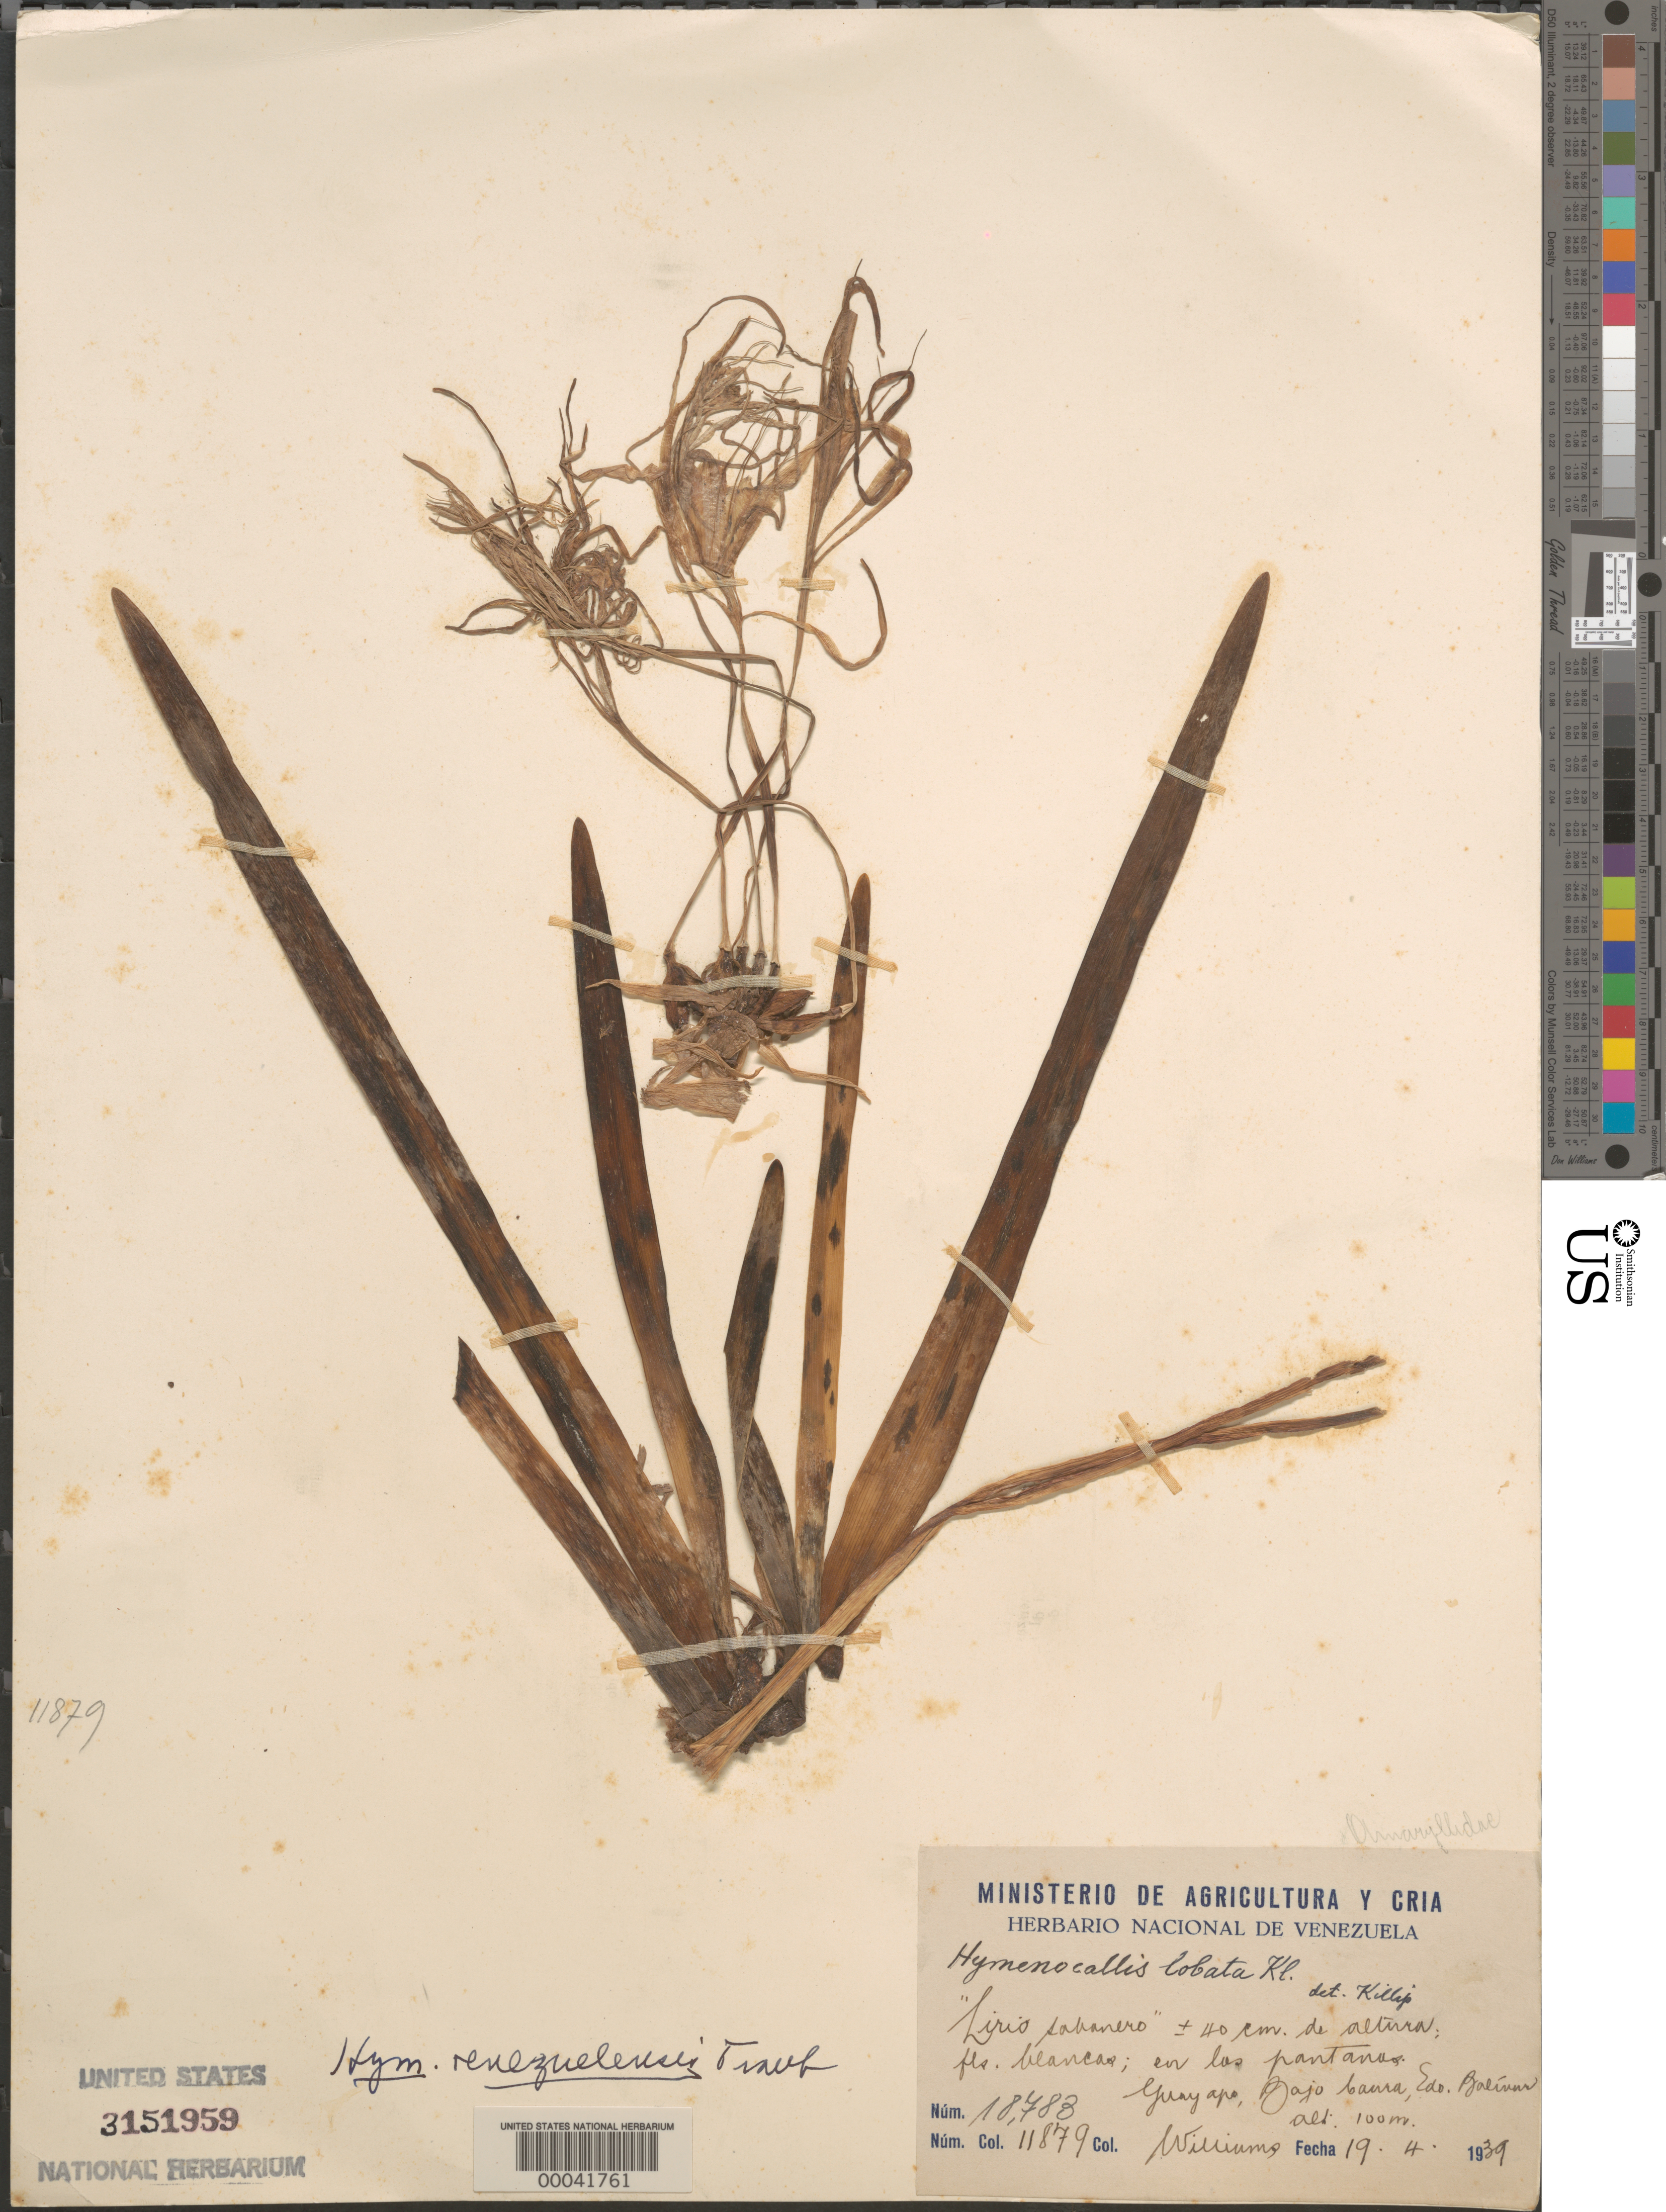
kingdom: Plantae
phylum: Tracheophyta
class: Liliopsida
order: Asparagales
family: Amaryllidaceae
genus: Hymenocallis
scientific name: Hymenocallis venezuelensis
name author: Traub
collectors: Ll. Williams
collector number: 11879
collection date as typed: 19 Apr 1939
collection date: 1939-04-19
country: Venezuela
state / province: Bolivar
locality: Guayapo, baja caura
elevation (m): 100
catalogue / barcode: US 3151959